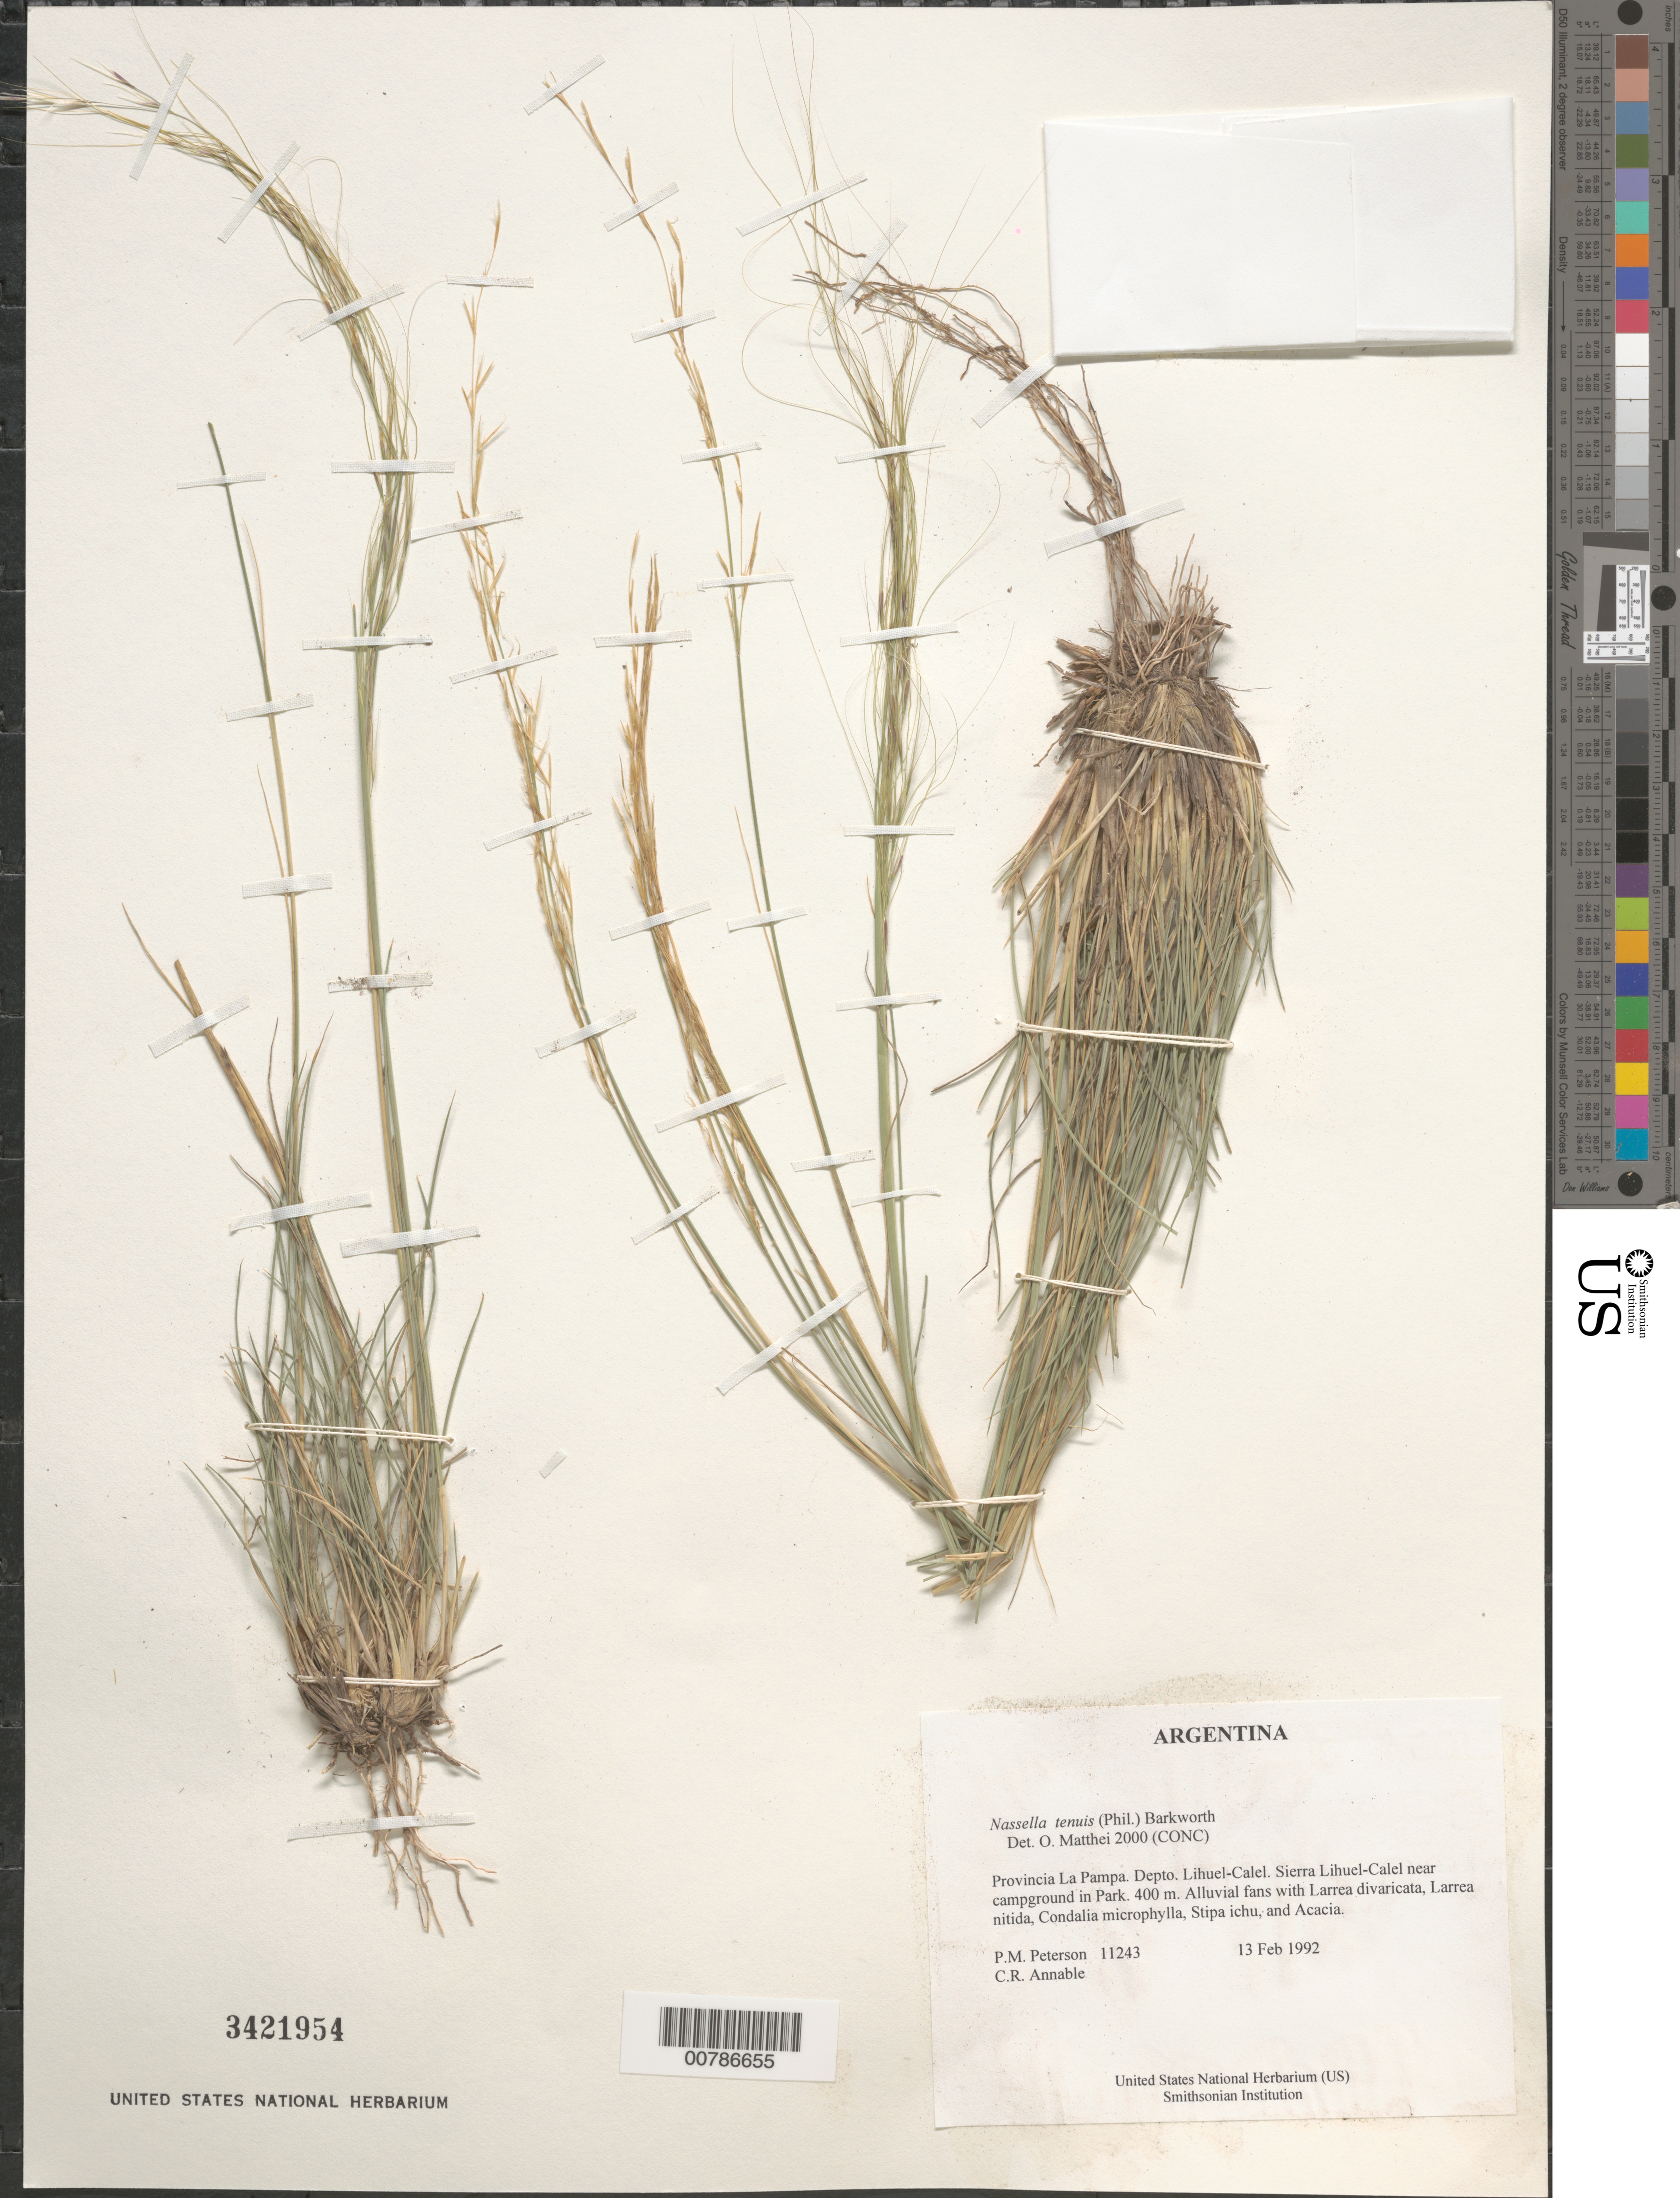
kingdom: Plantae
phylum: Tracheophyta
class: Liliopsida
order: Poales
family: Poaceae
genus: Nassella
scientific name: Nassella tenuis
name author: (Phil.) Barkworth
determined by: Matthei, O. R.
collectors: P. M. Peterson & C. R. Annable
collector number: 11243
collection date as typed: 13 Feb 1992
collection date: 1992-02-13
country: Argentina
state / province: La Pampa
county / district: Lihuel-Calel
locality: Sierra Lihuel-Calel near campground in Park.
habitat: Alluvial fans with Larrea divaricata, Larrea nitida, Condalia microphylla, Stipa ichu, and Acacia.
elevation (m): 400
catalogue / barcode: US 3421954